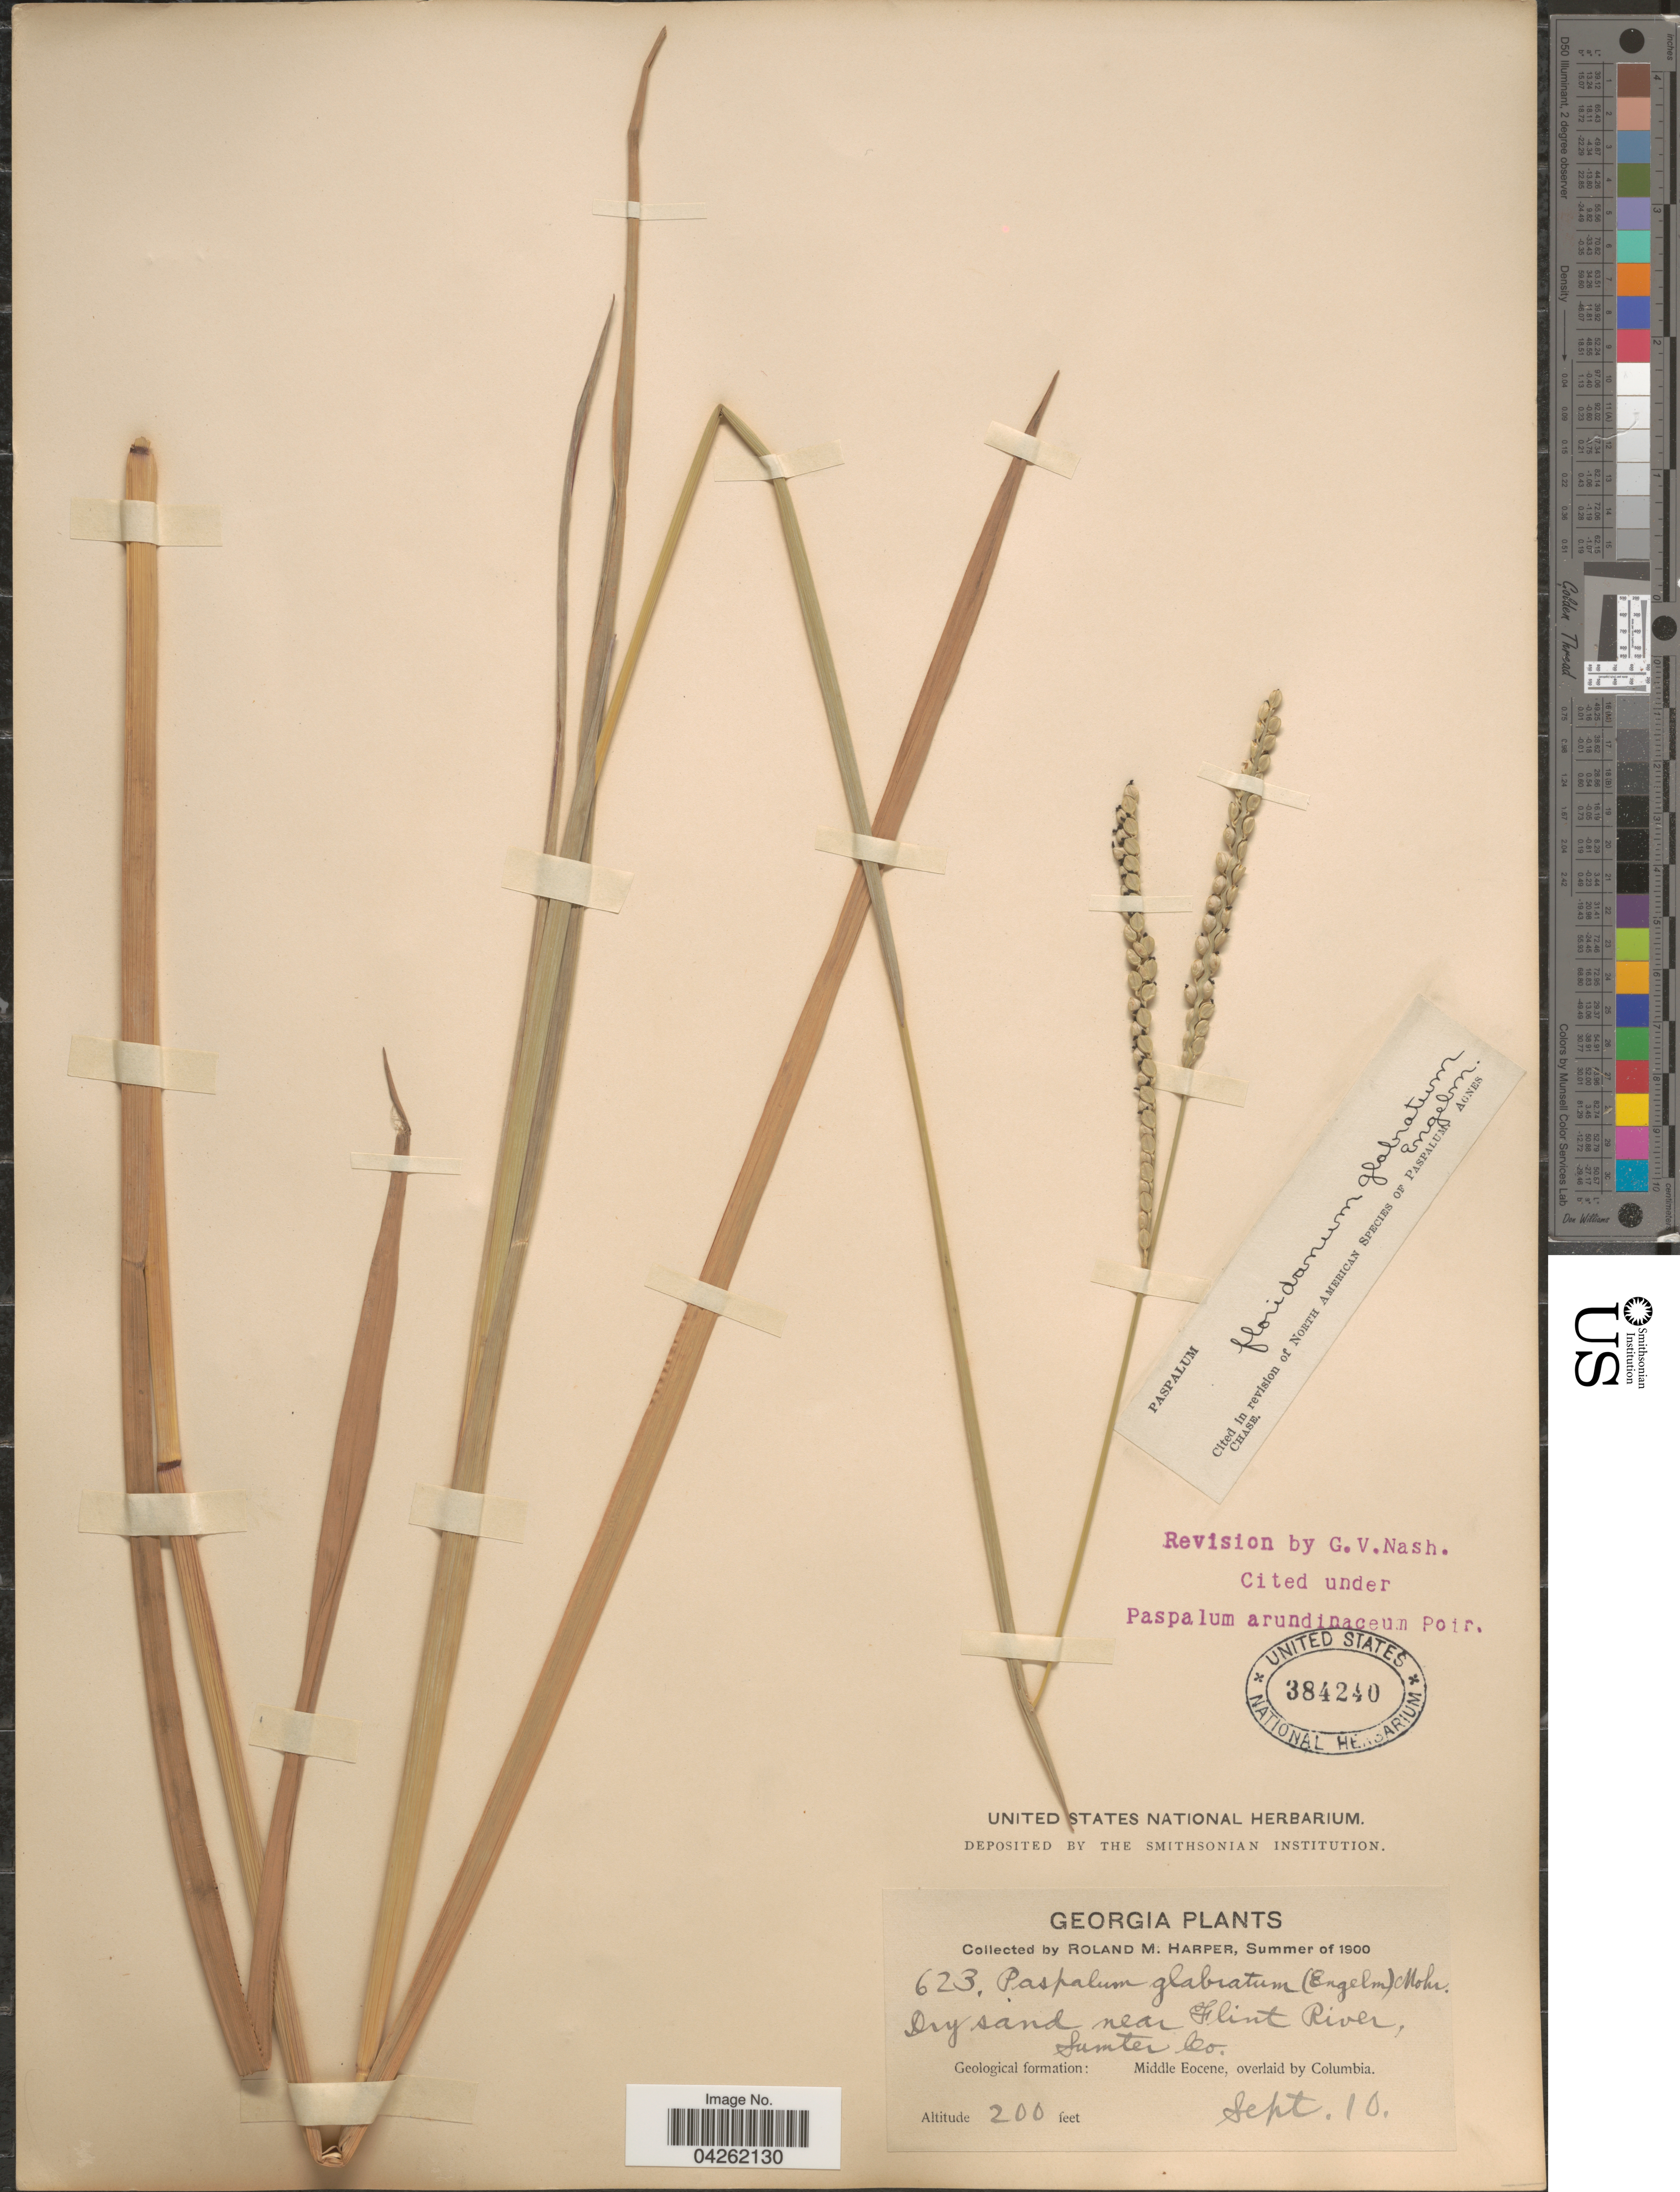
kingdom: Plantae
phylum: Tracheophyta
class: Liliopsida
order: Poales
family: Poaceae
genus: Paspalum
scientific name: Paspalum floridanum var. glabratum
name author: Engelm. ex Vasey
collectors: R. M. Harper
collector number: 623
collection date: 1900-09-10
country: United States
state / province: Georgia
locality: Near Flint River, Sumter Co. Geological formation: Middle Eocene, overlaid by Columbia.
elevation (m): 61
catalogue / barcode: US 384240